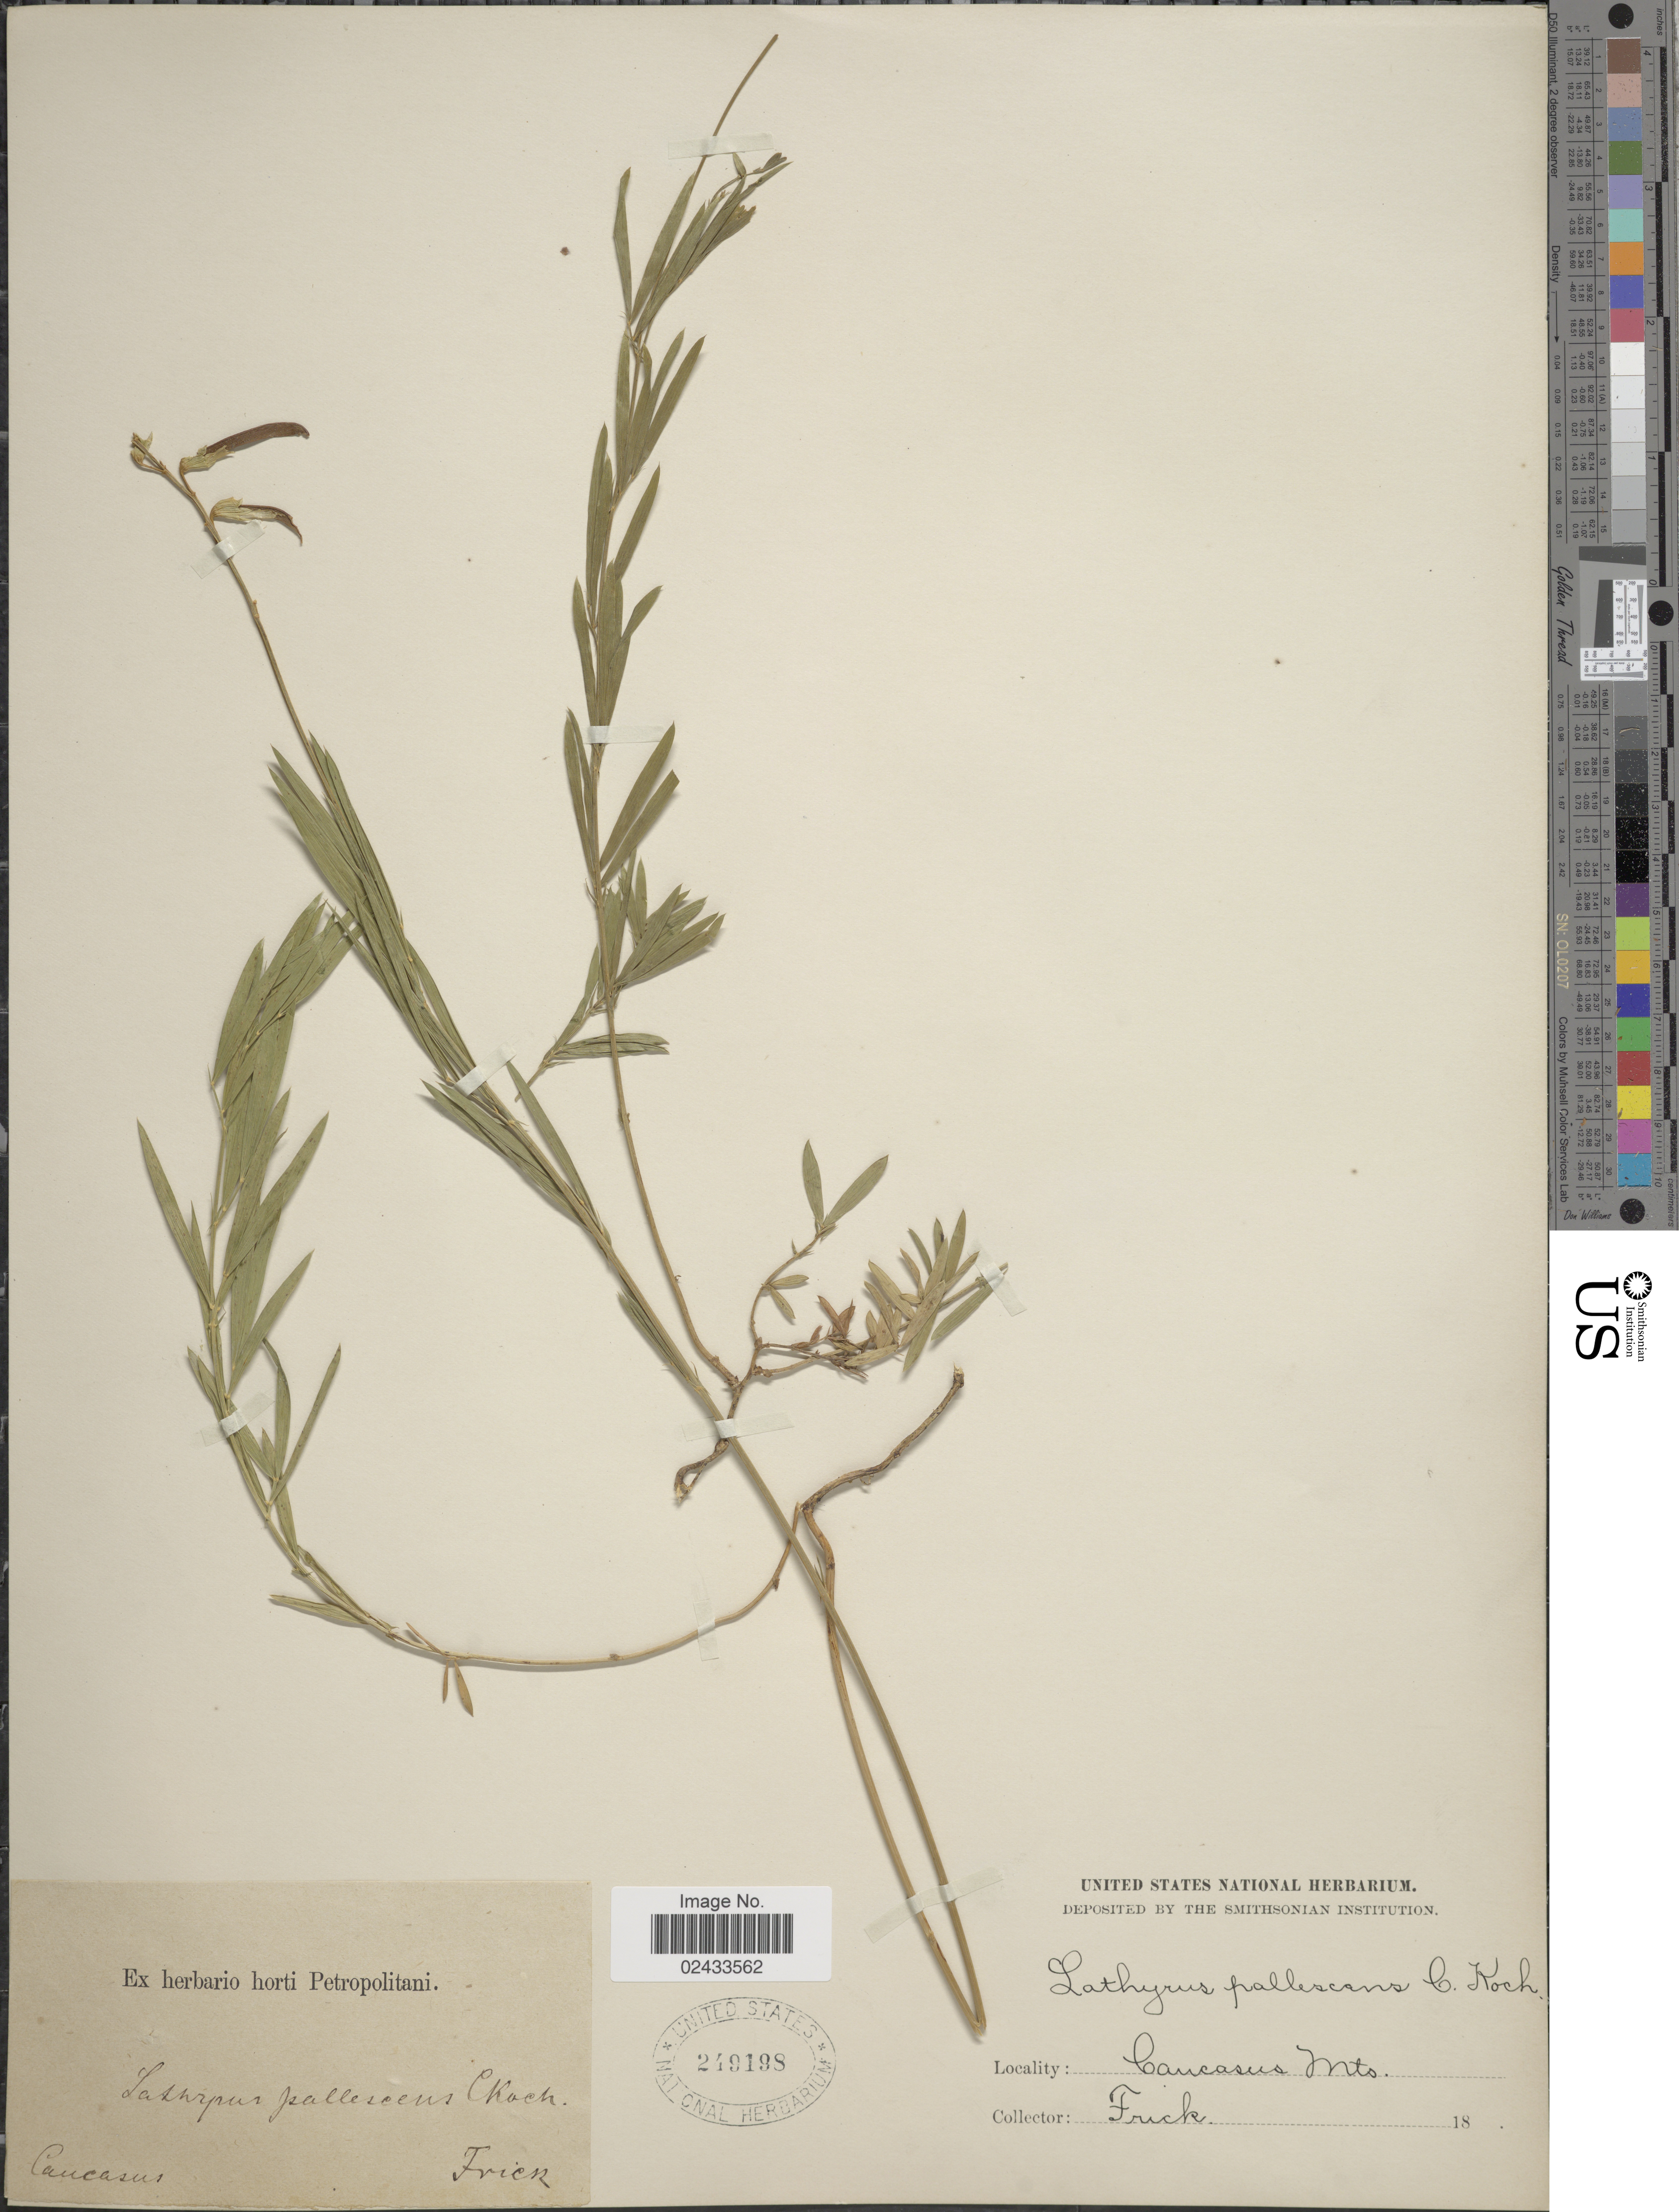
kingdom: Plantae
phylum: Tracheophyta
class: Magnoliopsida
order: Fabales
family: Fabaceae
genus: Lathyrus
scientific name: Lathyrus pallescens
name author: (M. Bieb.) K. Koch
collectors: Frick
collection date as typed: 18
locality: Caucasus Mts. Caucasus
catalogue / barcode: US 249198